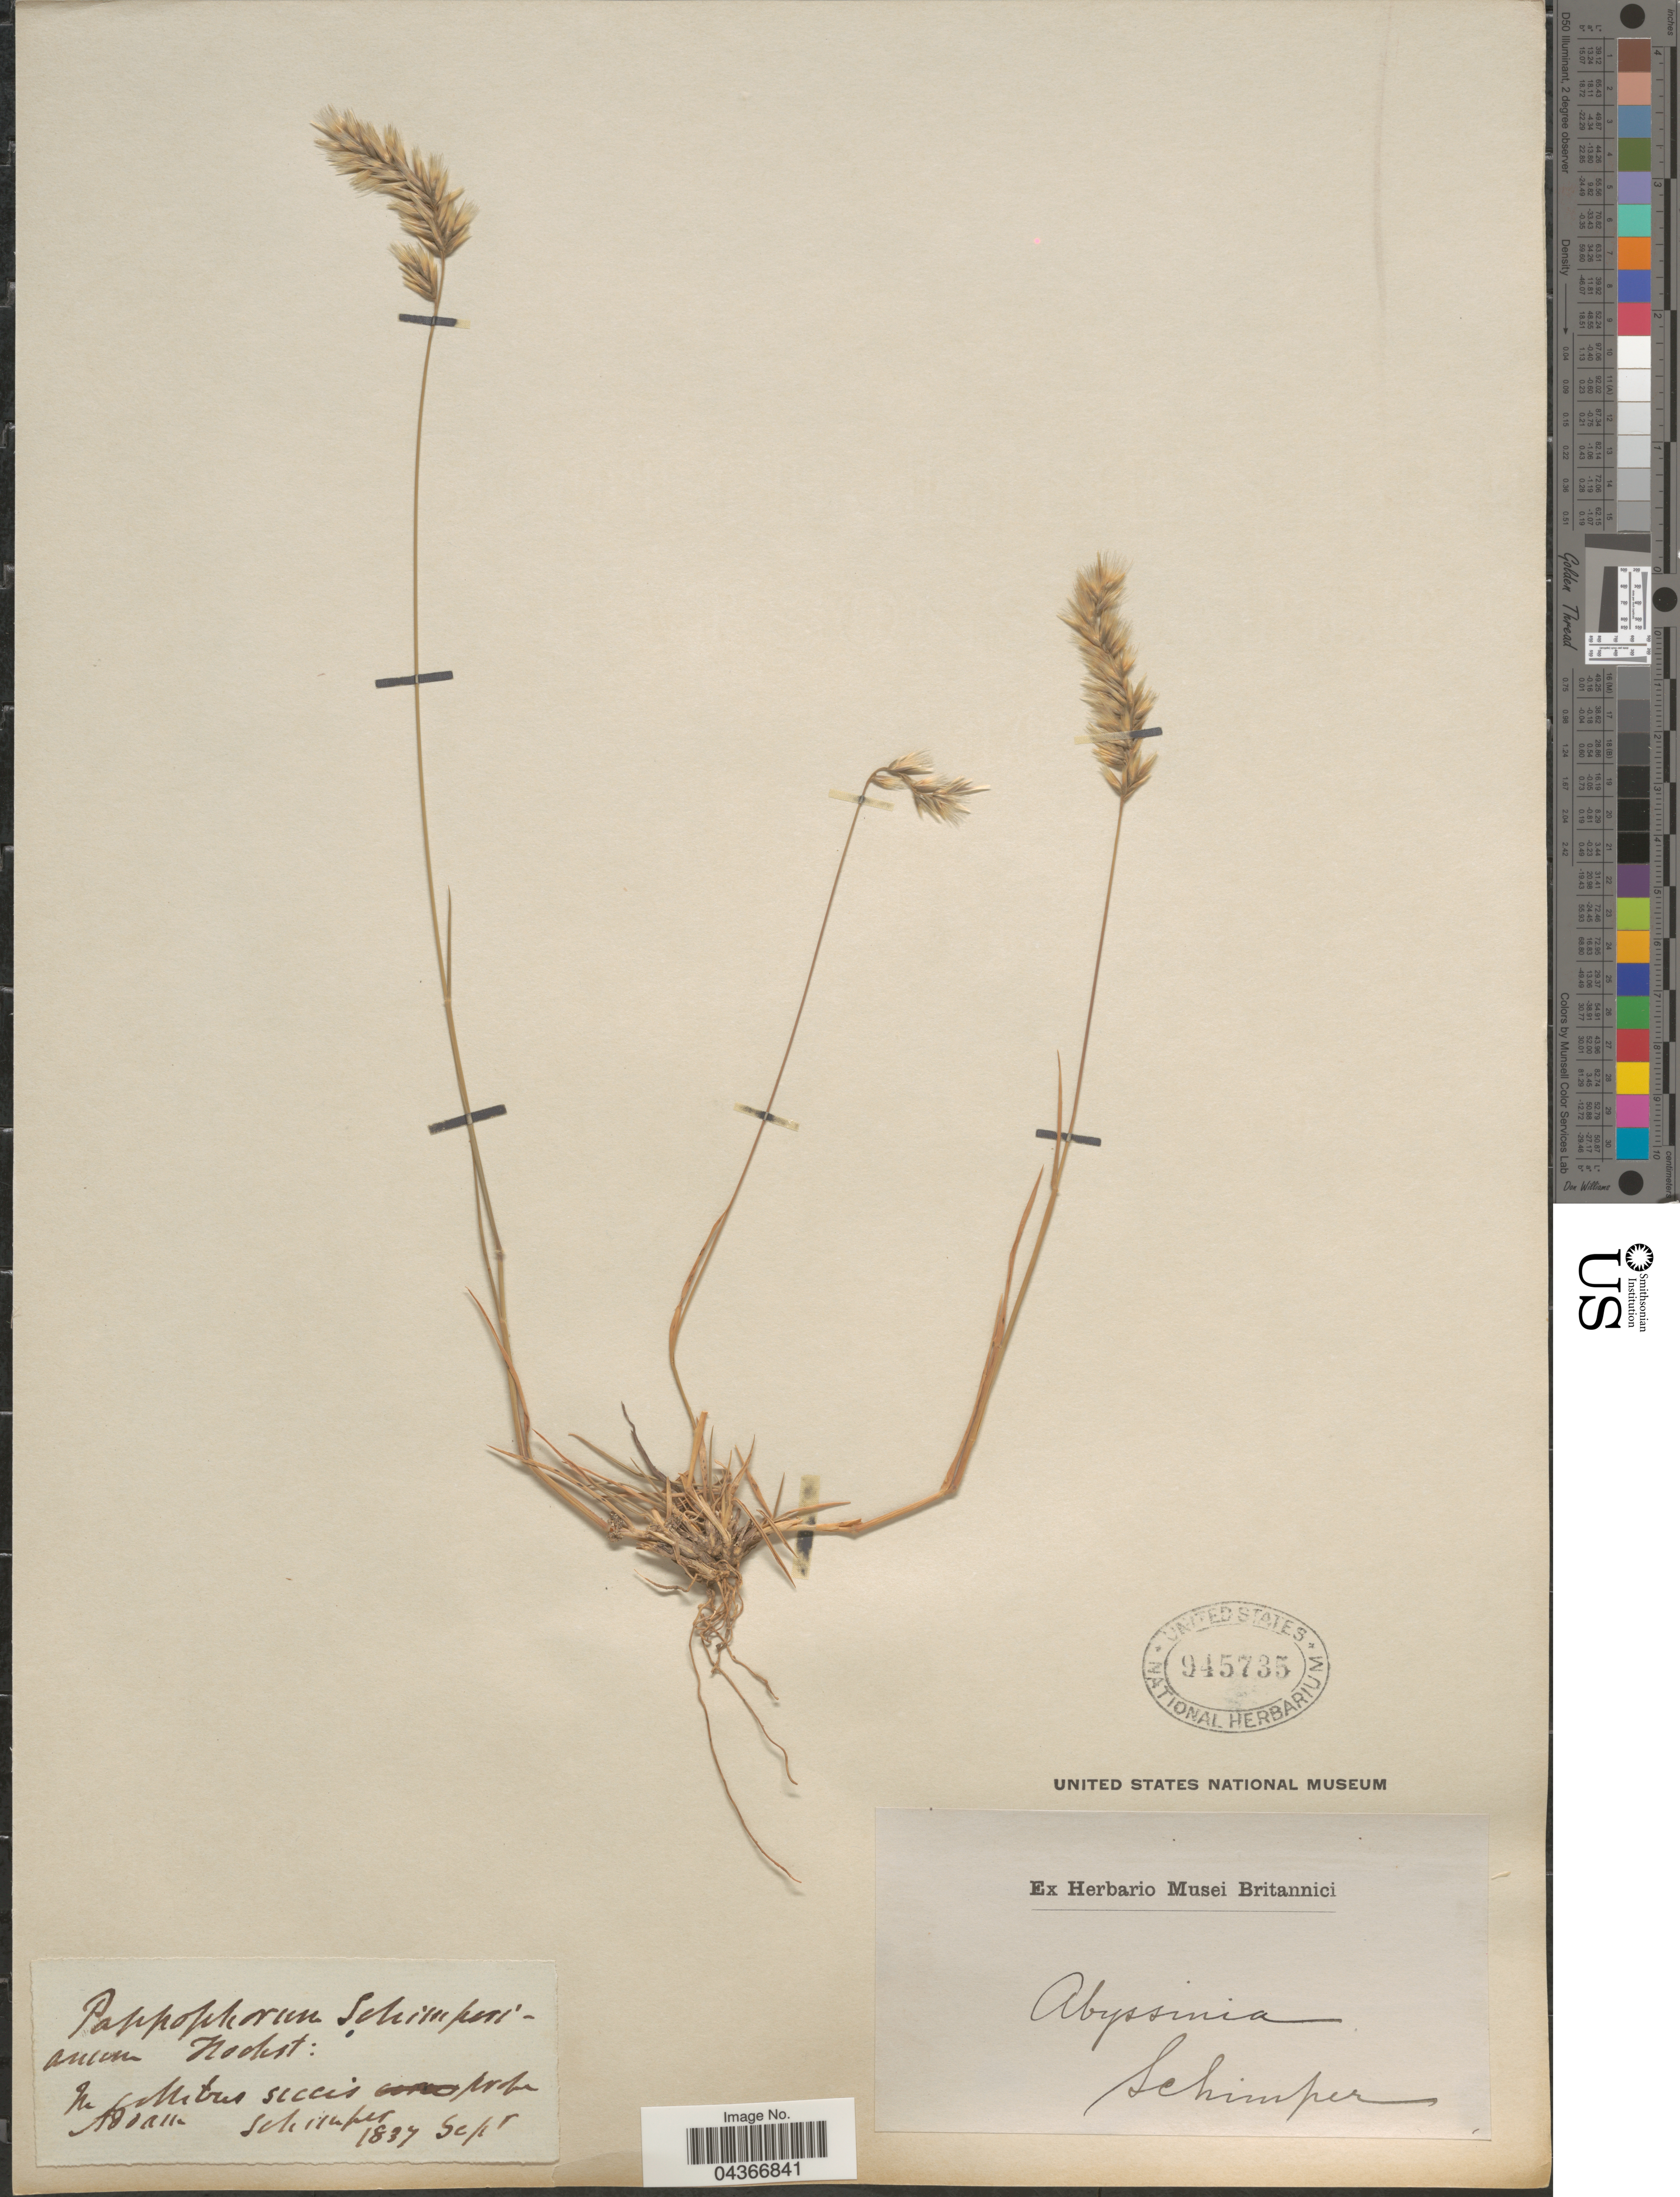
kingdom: Plantae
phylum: Tracheophyta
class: Liliopsida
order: Poales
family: Poaceae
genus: Enneapogon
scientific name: Enneapogon persicus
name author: Boiss.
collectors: -. Schimper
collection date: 1837-09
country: Ethiopia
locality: In metvis[interpreted] siccis prope [illegible text]. Abyssinia.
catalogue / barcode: US 945735